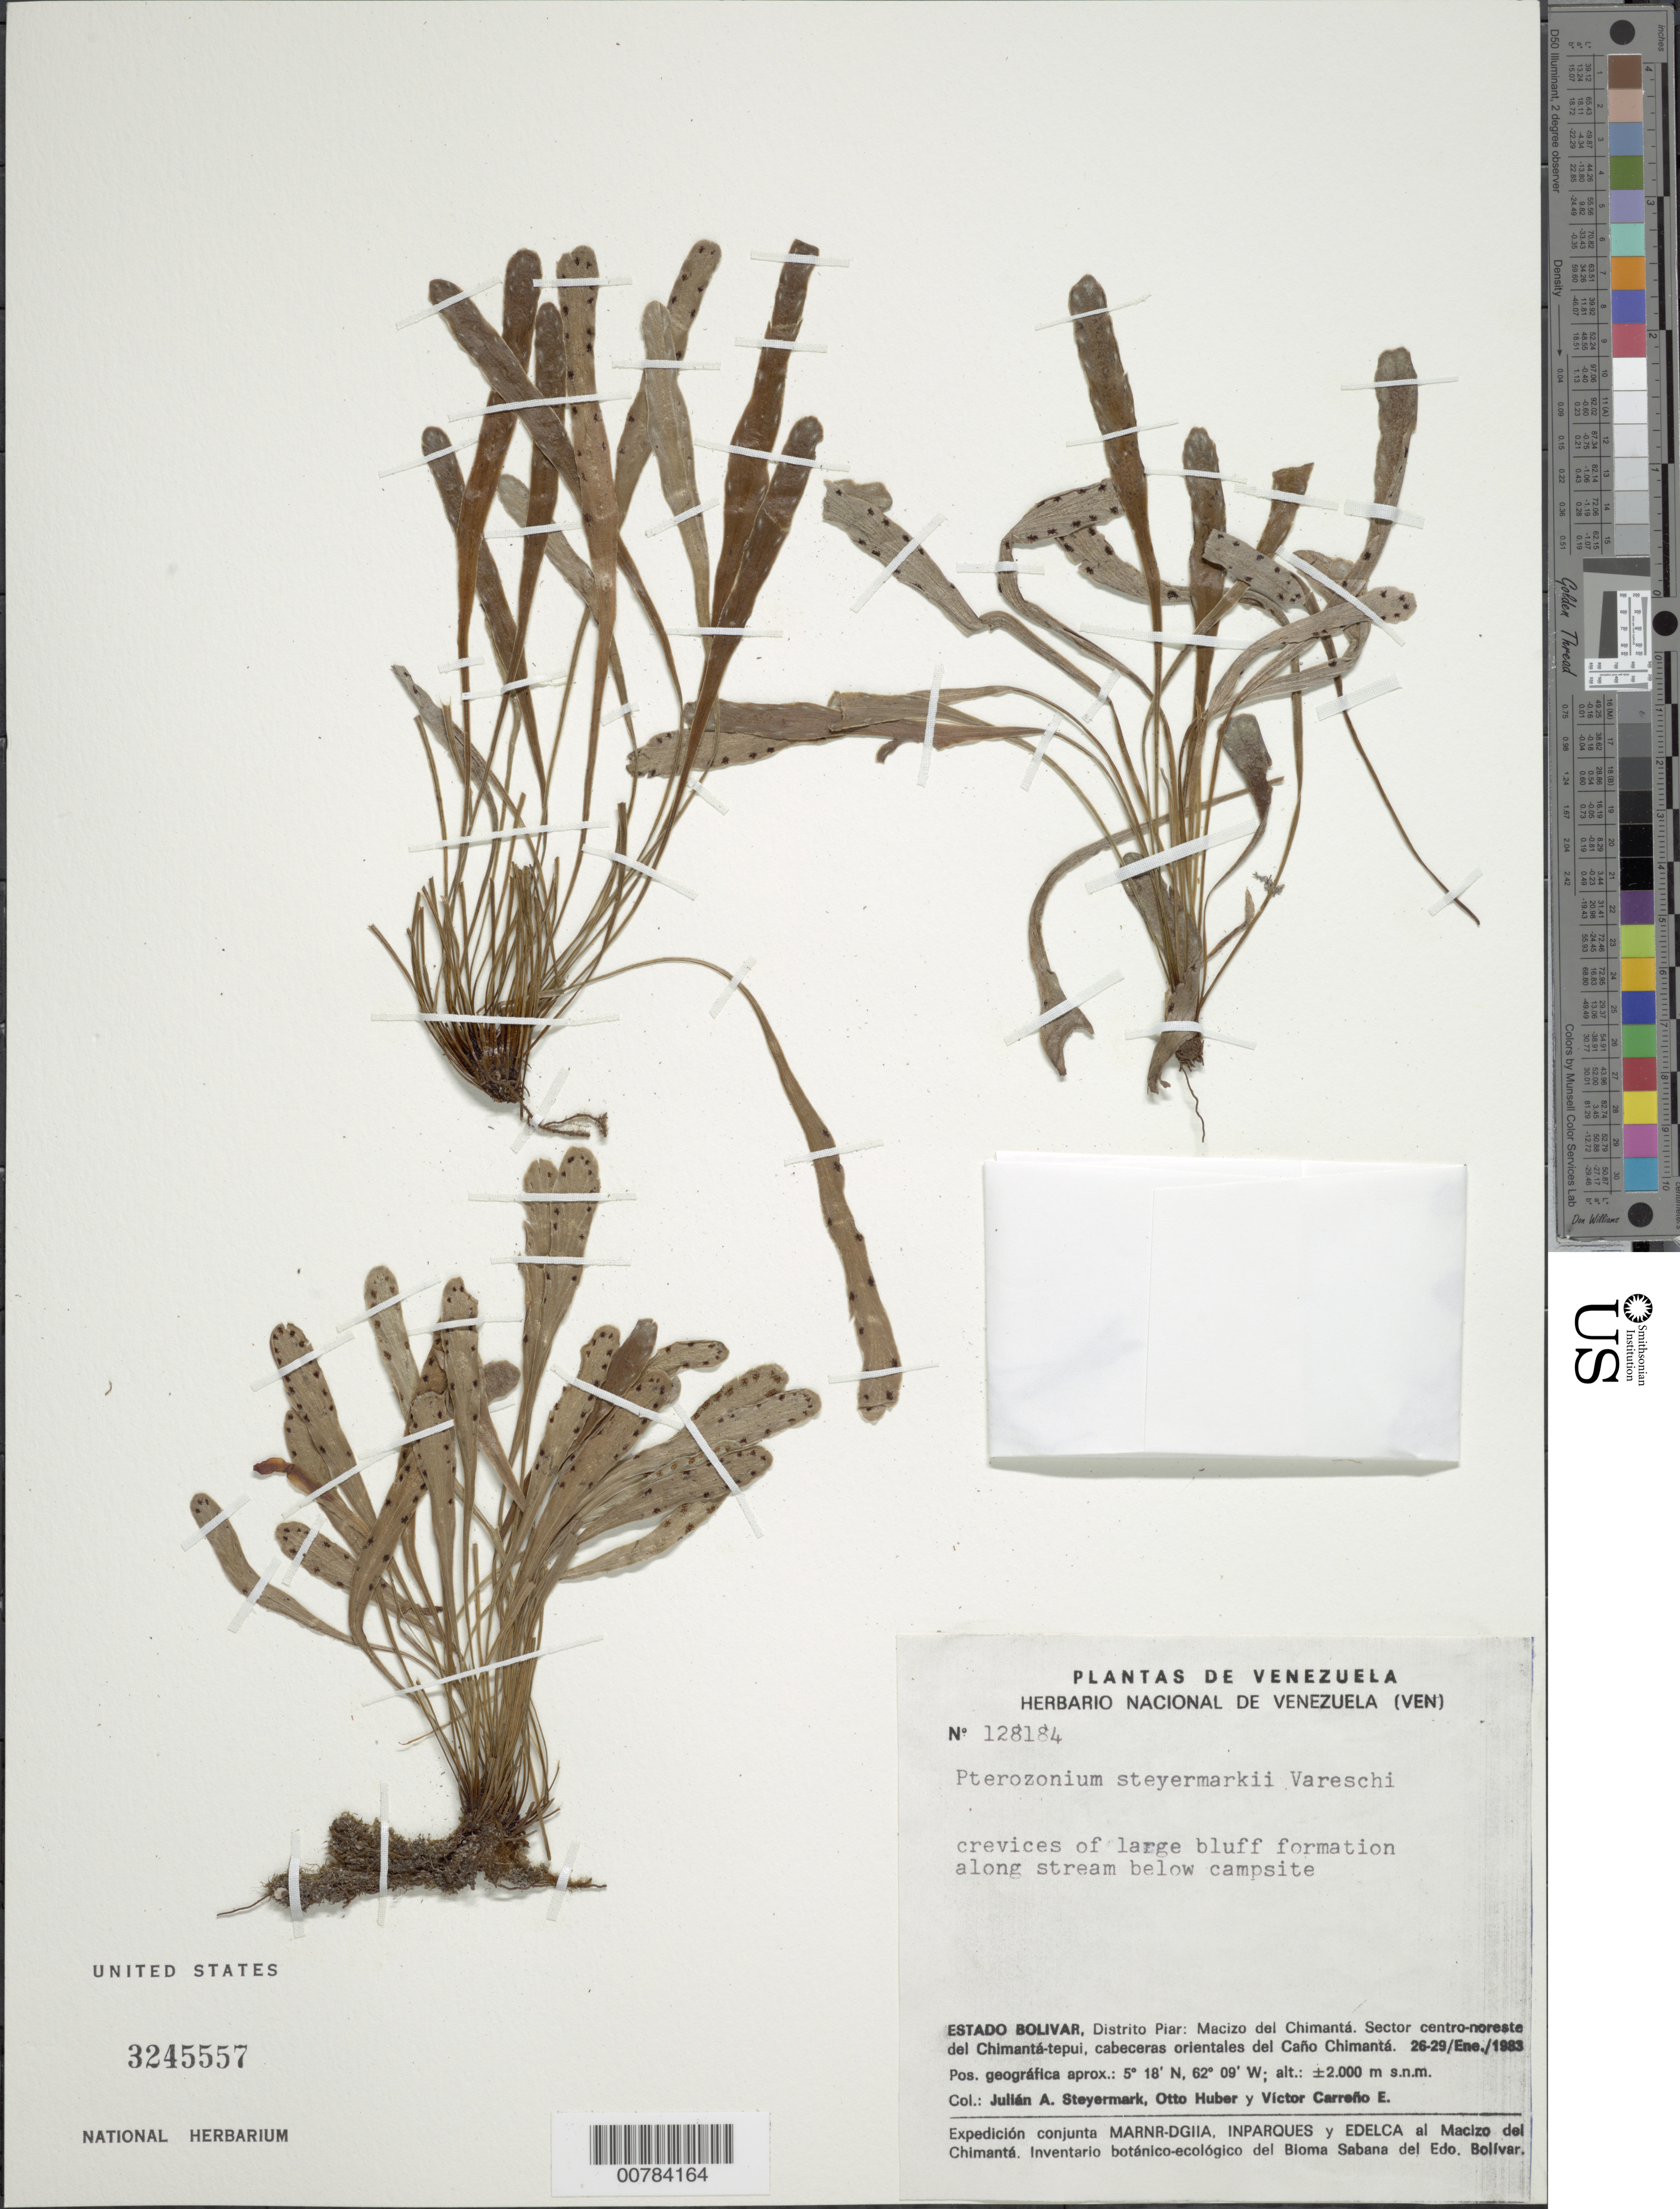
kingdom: Plantae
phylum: Tracheophyta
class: Polypodiopsida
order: Polypodiales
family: Pteridaceae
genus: Pterozonium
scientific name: Pterozonium steyermarkii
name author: Vareschi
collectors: J. Steyermark, O. Huber & V. Carreño E.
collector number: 128184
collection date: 1983-01-26/1983-01-29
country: Venezuela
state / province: Bolivar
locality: Crevices of large bluff formation along stream below campsite, Distrito Piar: Macizo del Chimanta, Sector centro-noreste del Chimanta-tepui, cabeceras orientales del Caño Chimanta.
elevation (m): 2000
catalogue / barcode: US 3245557